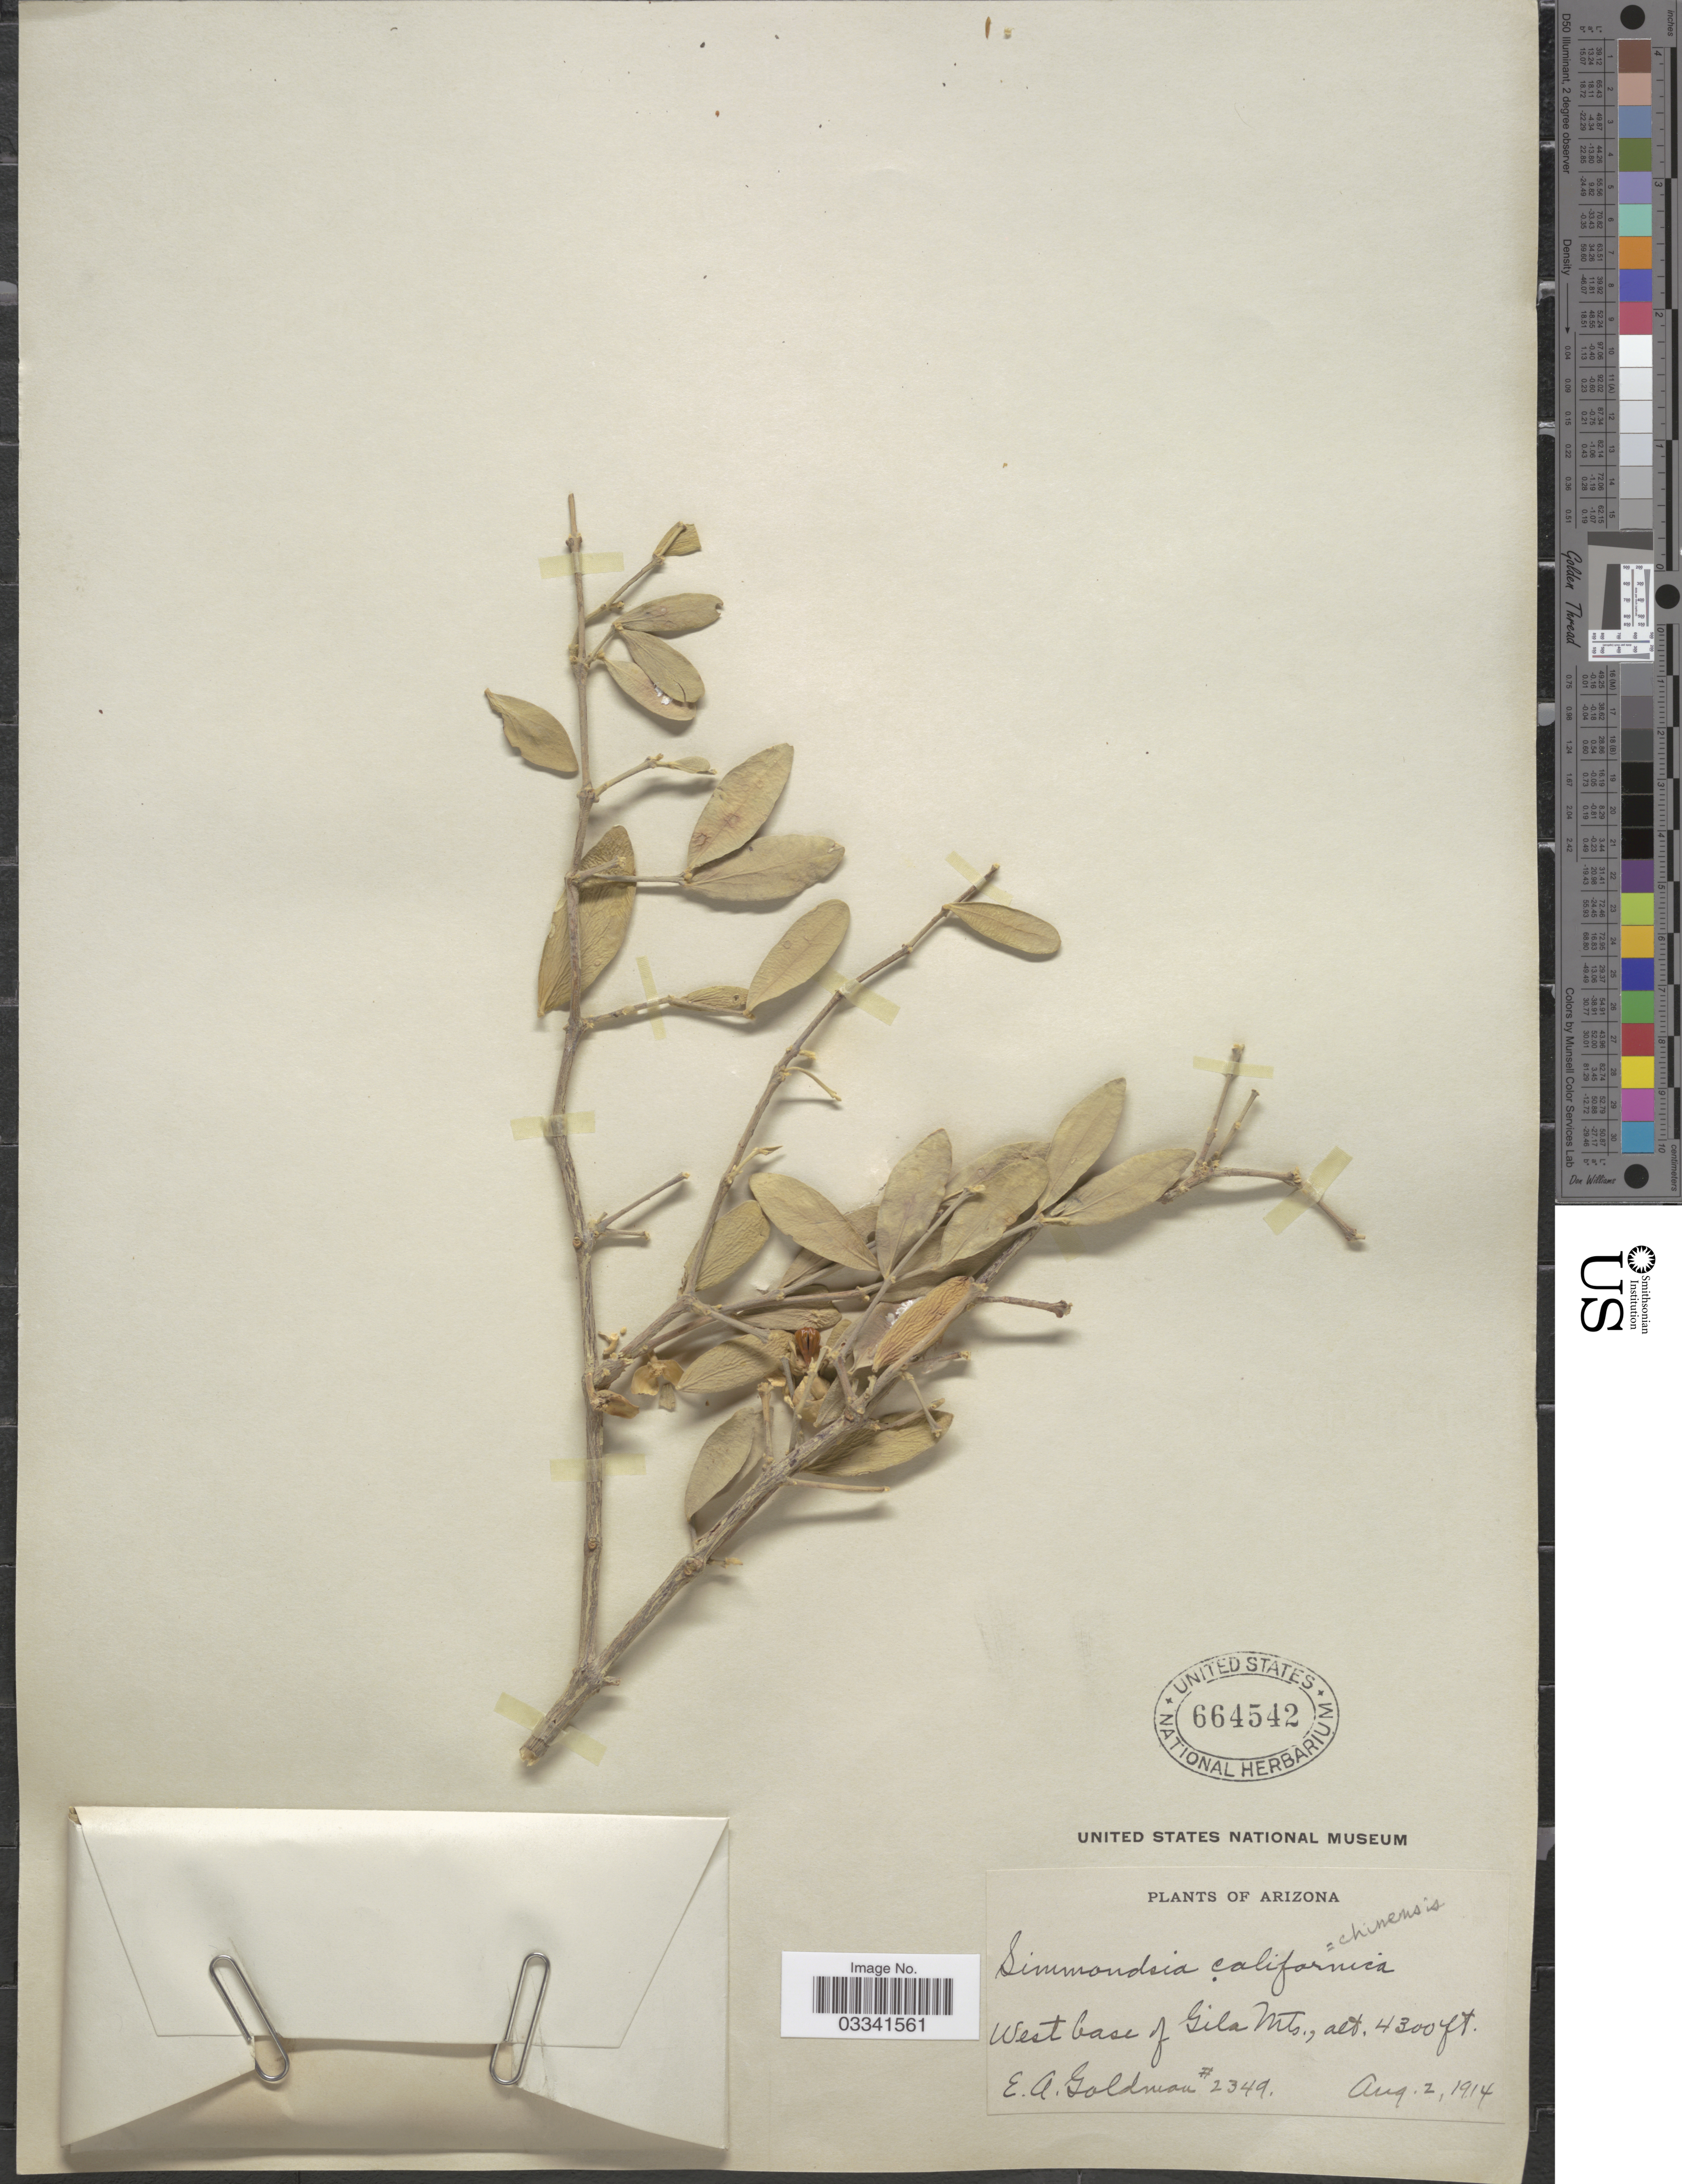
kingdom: Plantae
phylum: Tracheophyta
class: Magnoliopsida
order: Caryophyllales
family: Simmondsiaceae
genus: Simmondsia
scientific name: Simmondsia chinensis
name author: (Link) C.K. Schneid.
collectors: E. A. Goldman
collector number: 2349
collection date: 1914-08-02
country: United States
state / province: Arizona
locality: West base of Gila Mts.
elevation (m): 1311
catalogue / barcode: US 664542